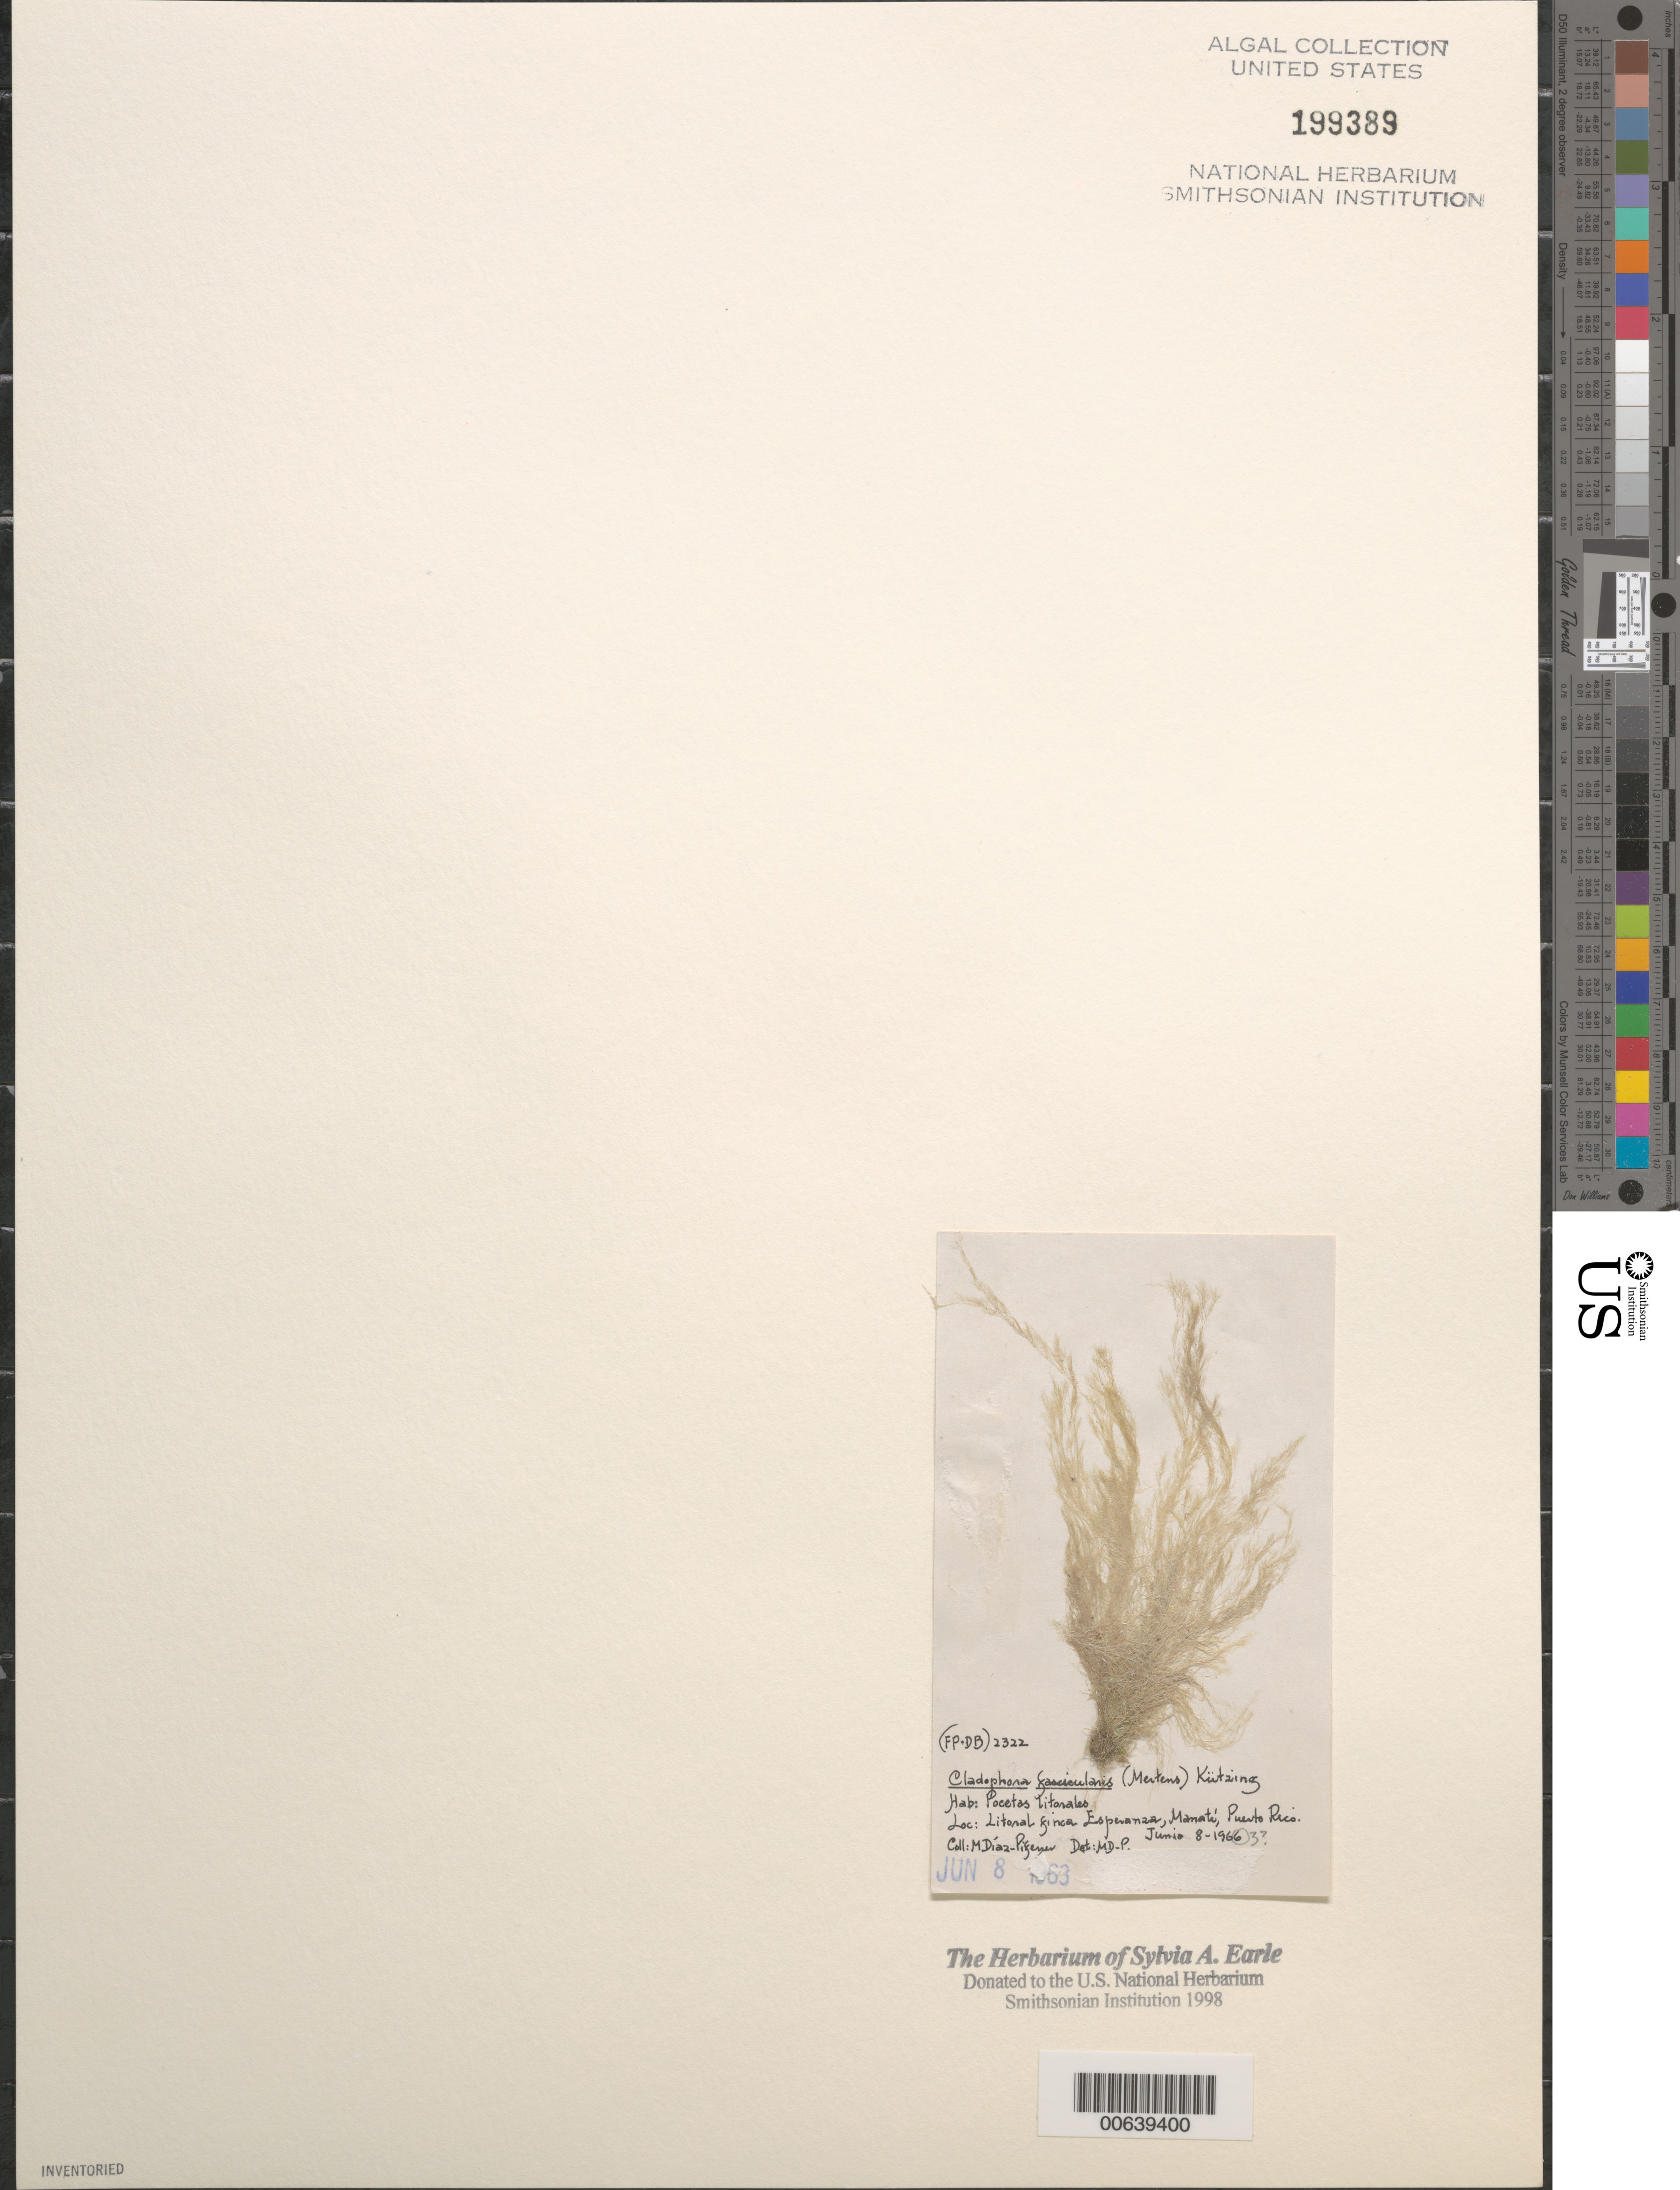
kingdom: Plantae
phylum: Chlorophyta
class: Ulvophyceae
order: Ulvales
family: Ulvaceae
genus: Ulva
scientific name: Ulva linza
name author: L.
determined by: Algae name updating Project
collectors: M. Diaz-Piferrer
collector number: (fp-db) 2322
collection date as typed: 08 Jun 1963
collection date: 1963-06-08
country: Puerto Rico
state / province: Manati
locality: Esperanza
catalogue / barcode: US 199389